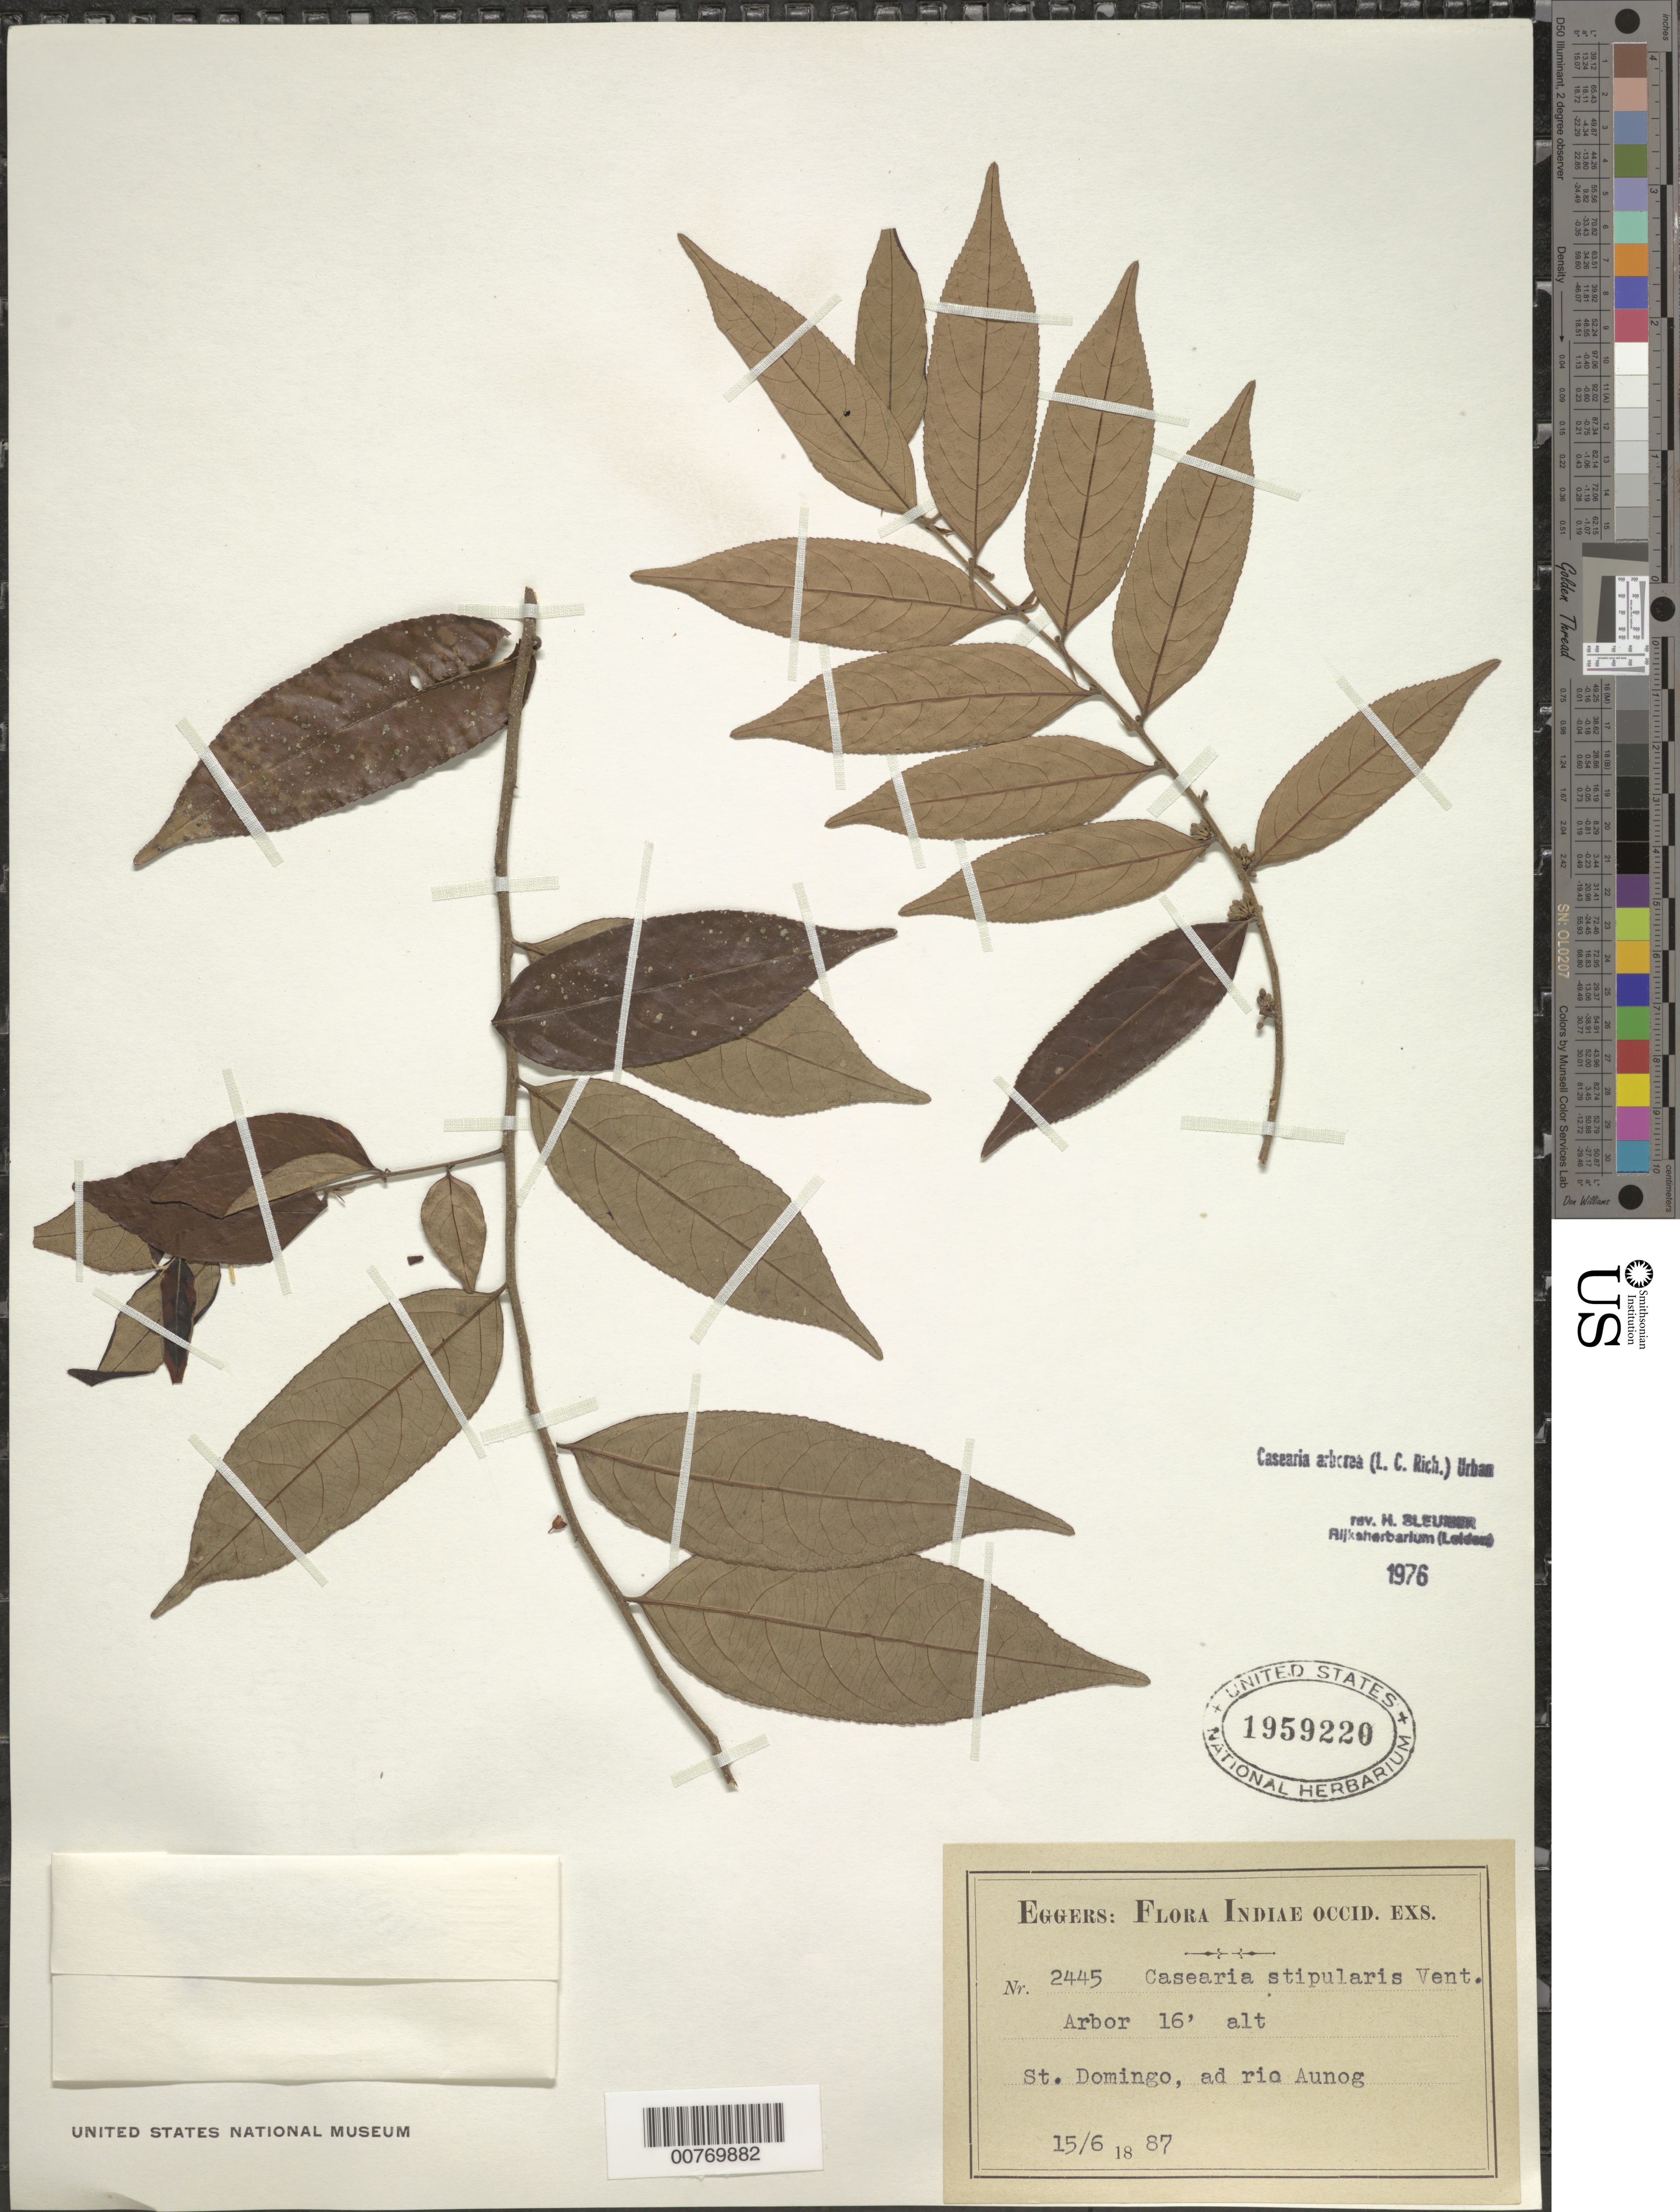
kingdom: Plantae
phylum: Tracheophyta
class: Magnoliopsida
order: Malpighiales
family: Salicaceae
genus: Casearia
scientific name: Casearia arborea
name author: (Rich.) Urb.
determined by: Sleumer, H. O.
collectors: H. F. A. von Eggers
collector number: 2445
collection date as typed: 15 Jun 1887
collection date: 1887-06-15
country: Dominican Republic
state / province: Santo Domingo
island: Hispaniola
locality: Aunog river.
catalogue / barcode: US 1959220